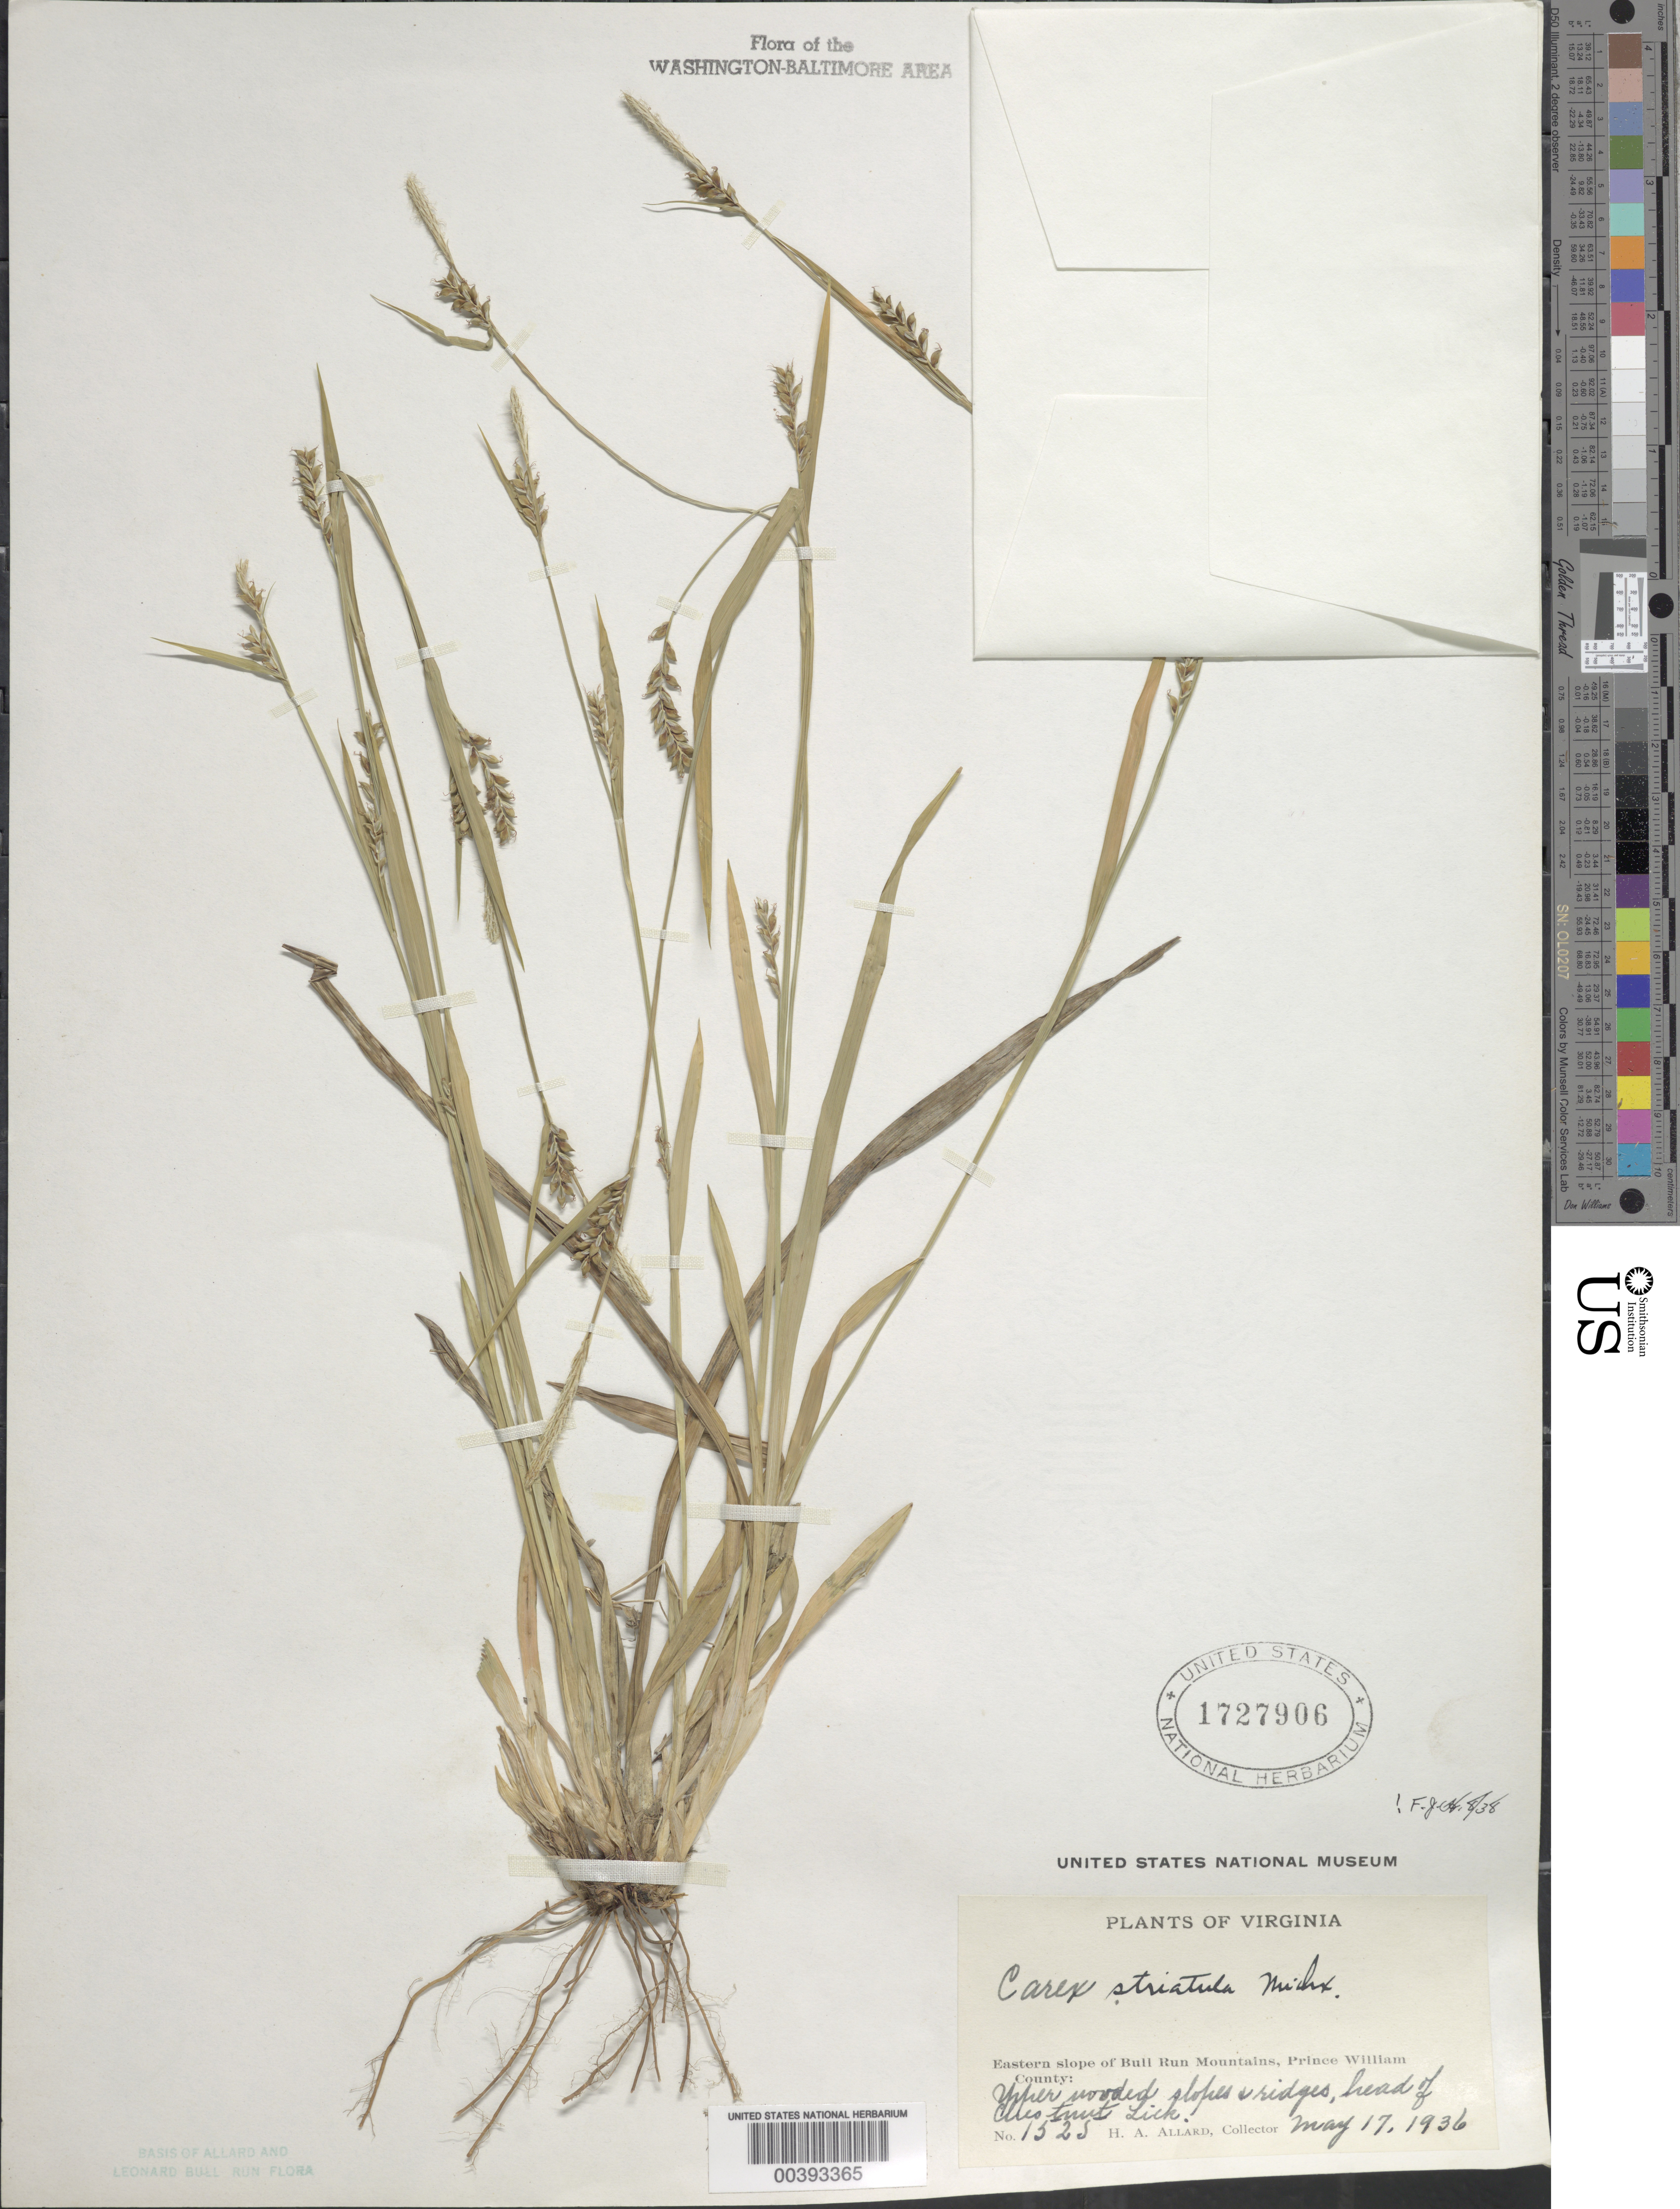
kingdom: Plantae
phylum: Tracheophyta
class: Liliopsida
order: Poales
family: Cyperaceae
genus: Carex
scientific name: Carex striatula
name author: Michx.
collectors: H. A. Allard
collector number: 1525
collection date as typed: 17 May 1936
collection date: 1936-05-17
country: United States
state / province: Virginia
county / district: Prince William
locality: Chestnut Lick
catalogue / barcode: US 1727906